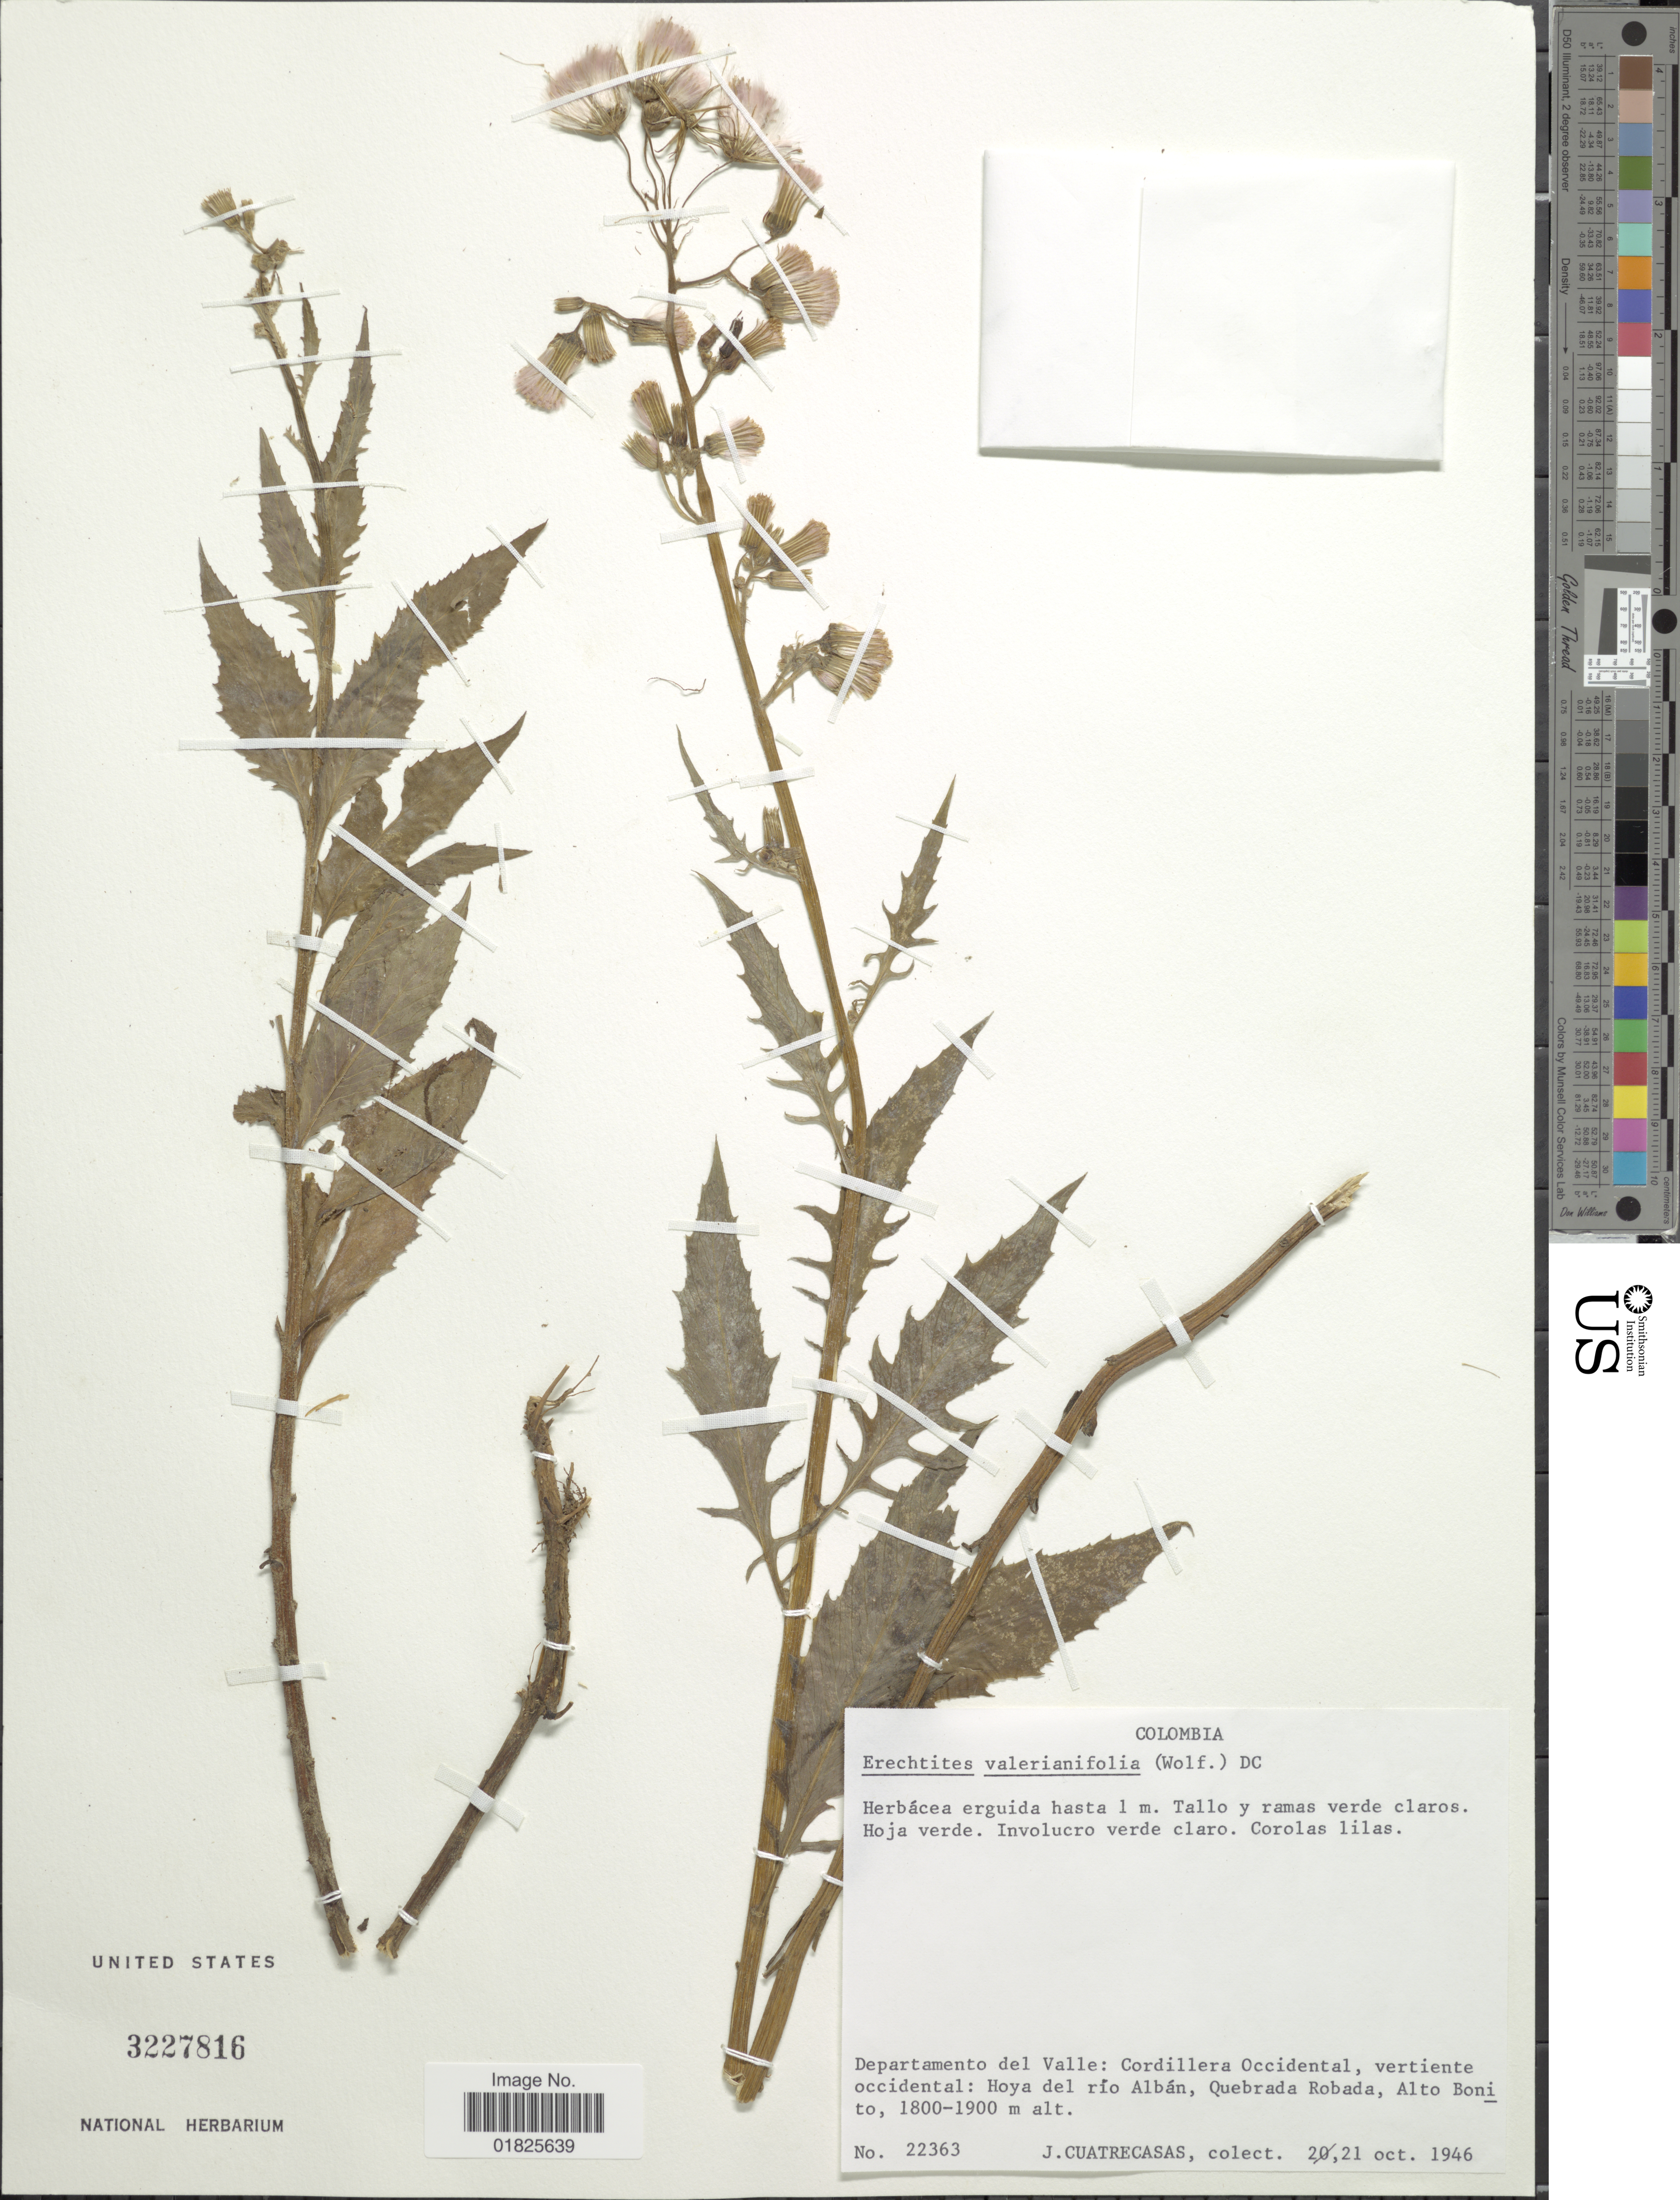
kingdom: Plantae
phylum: Tracheophyta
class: Magnoliopsida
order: Asterales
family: Asteraceae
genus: Erechtites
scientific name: Erechtites valerianifolius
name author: (Link ex Spreng.) DC.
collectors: J. Cuatrecasas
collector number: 22363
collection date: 1946-10-21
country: Colombia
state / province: Valle del Cauca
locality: Cordillera Occidental, vertiente occidental: Hoya del rio Alban, Quebrada Robada, Alto Bonito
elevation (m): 1800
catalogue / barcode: US 3227816